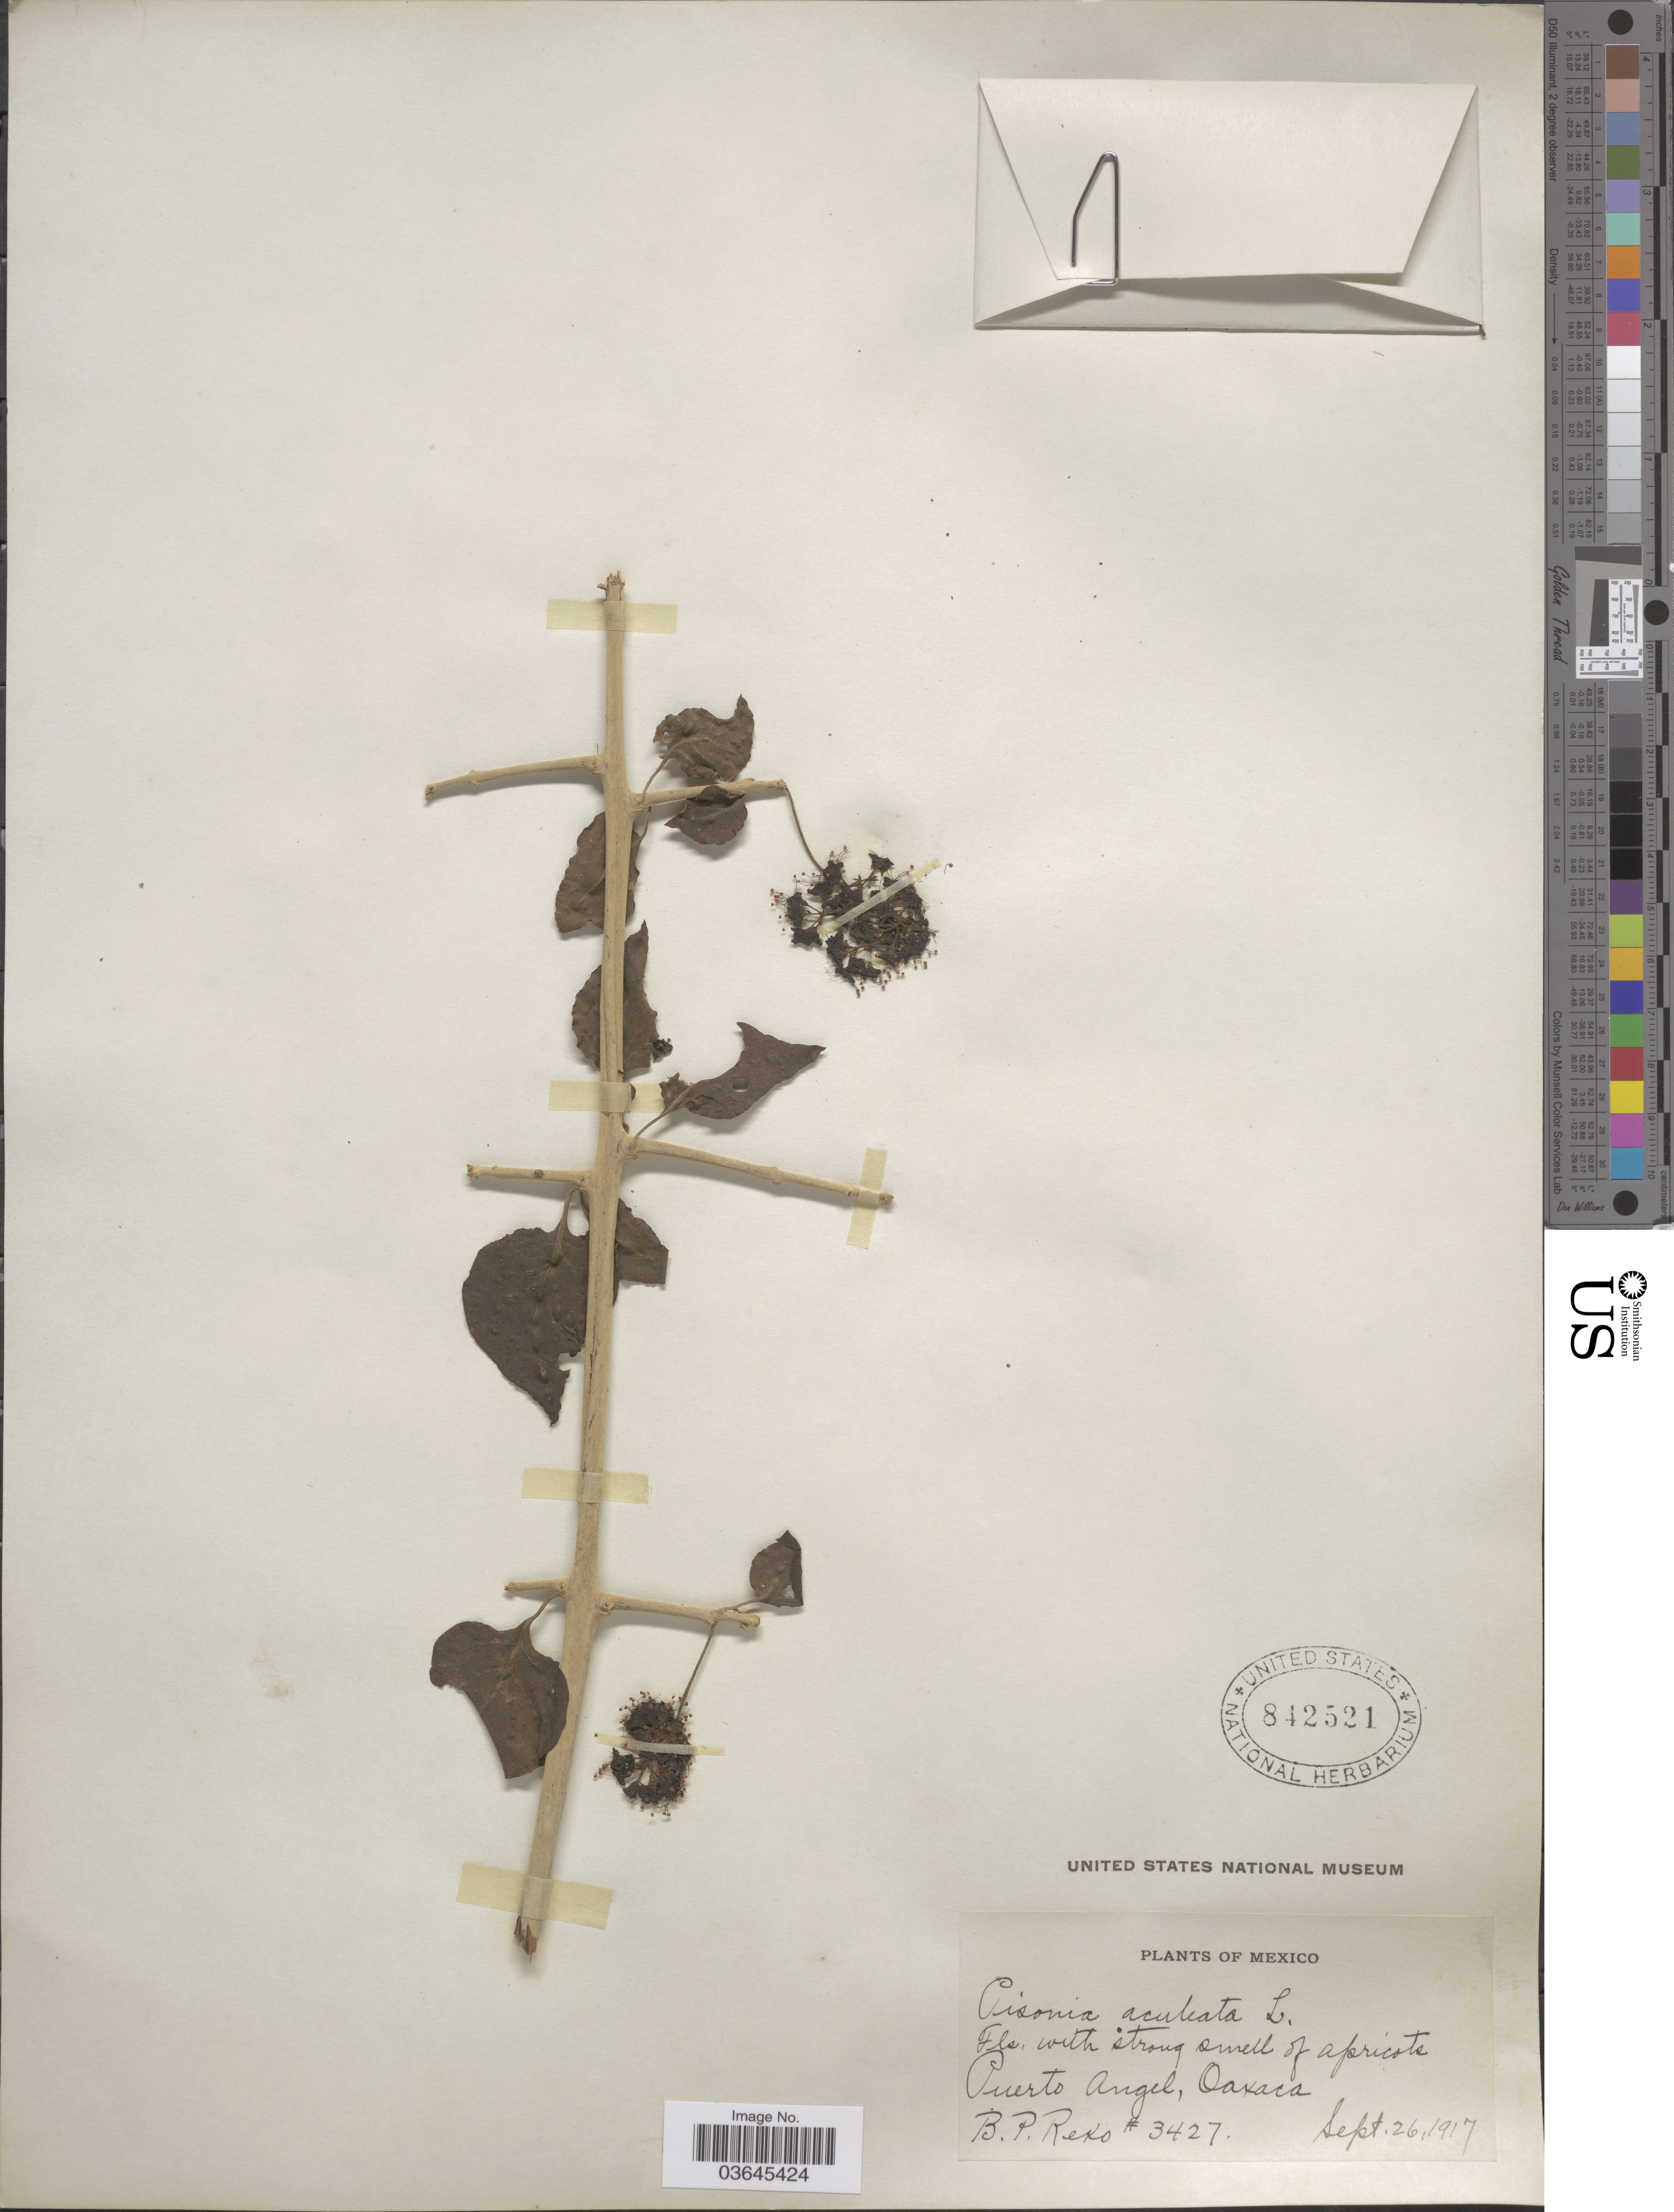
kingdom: Plantae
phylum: Tracheophyta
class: Magnoliopsida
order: Caryophyllales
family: Nyctaginaceae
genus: Pisonia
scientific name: Pisonia aculeata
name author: L.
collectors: B. P. Reko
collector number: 3427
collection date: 1917-09-26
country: Mexico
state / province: Oaxaca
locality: Puerto Angel.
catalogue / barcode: US 842521